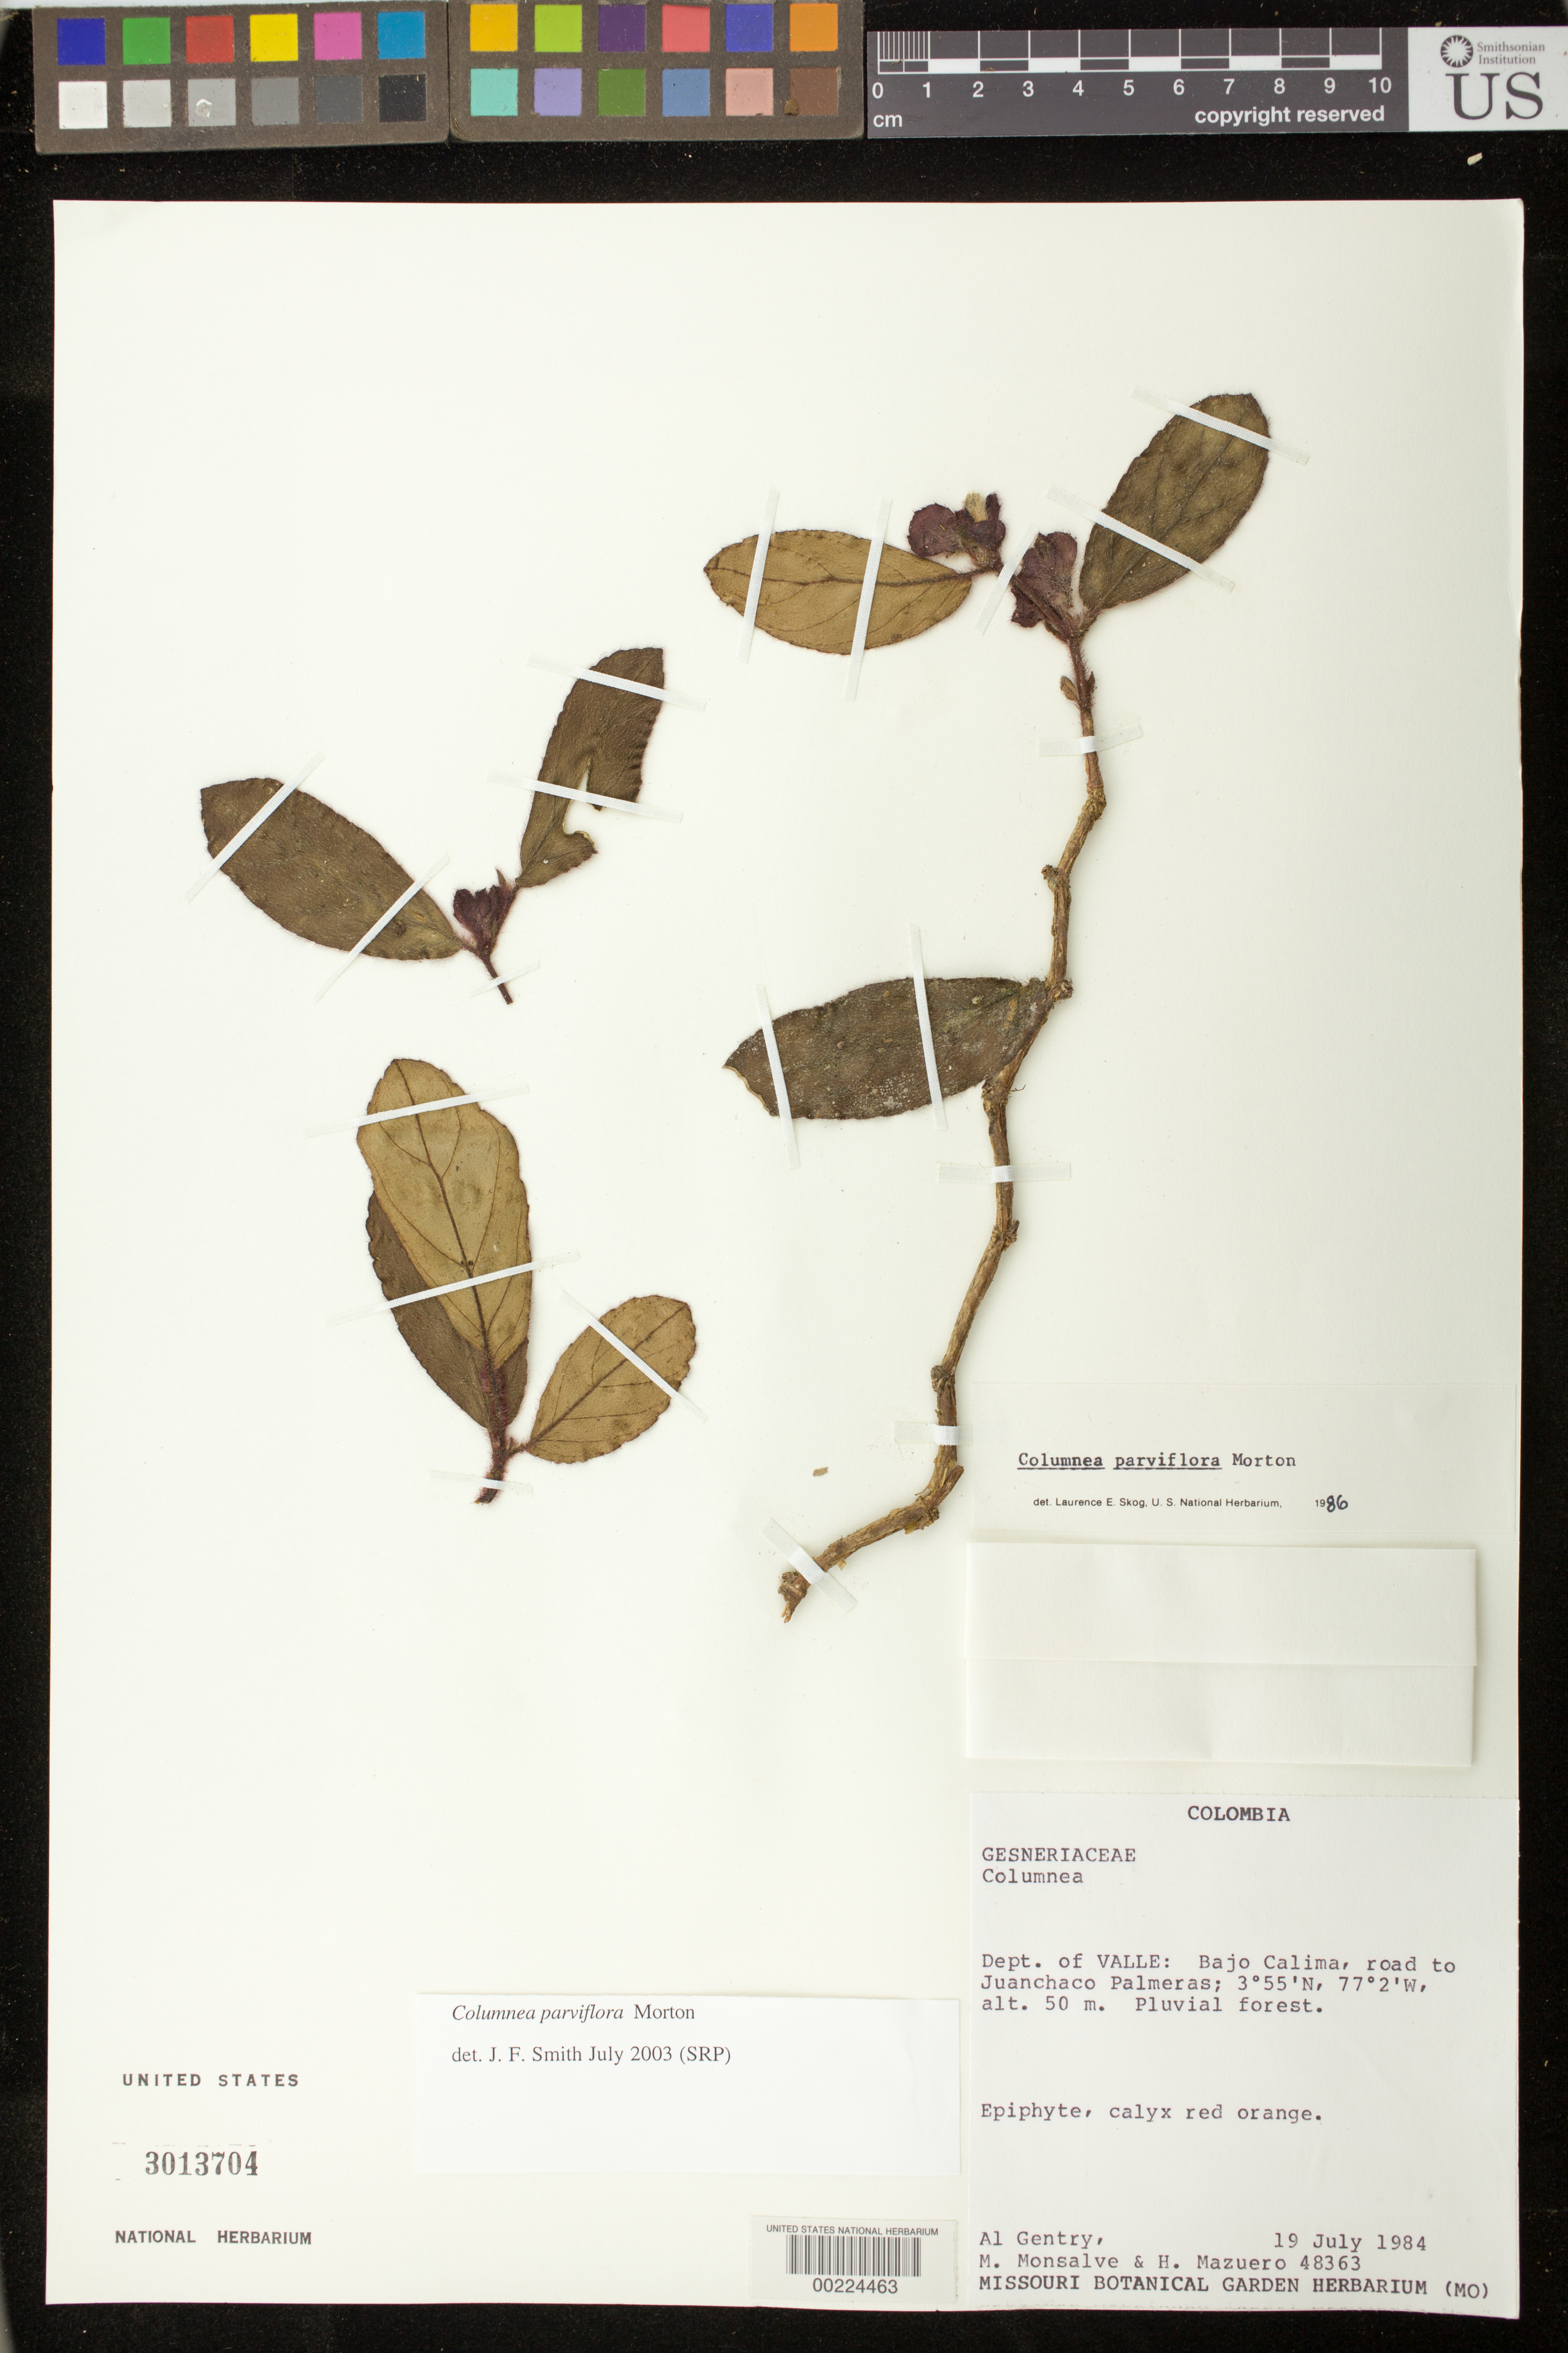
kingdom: Plantae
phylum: Tracheophyta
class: Magnoliopsida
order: Lamiales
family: Gesneriaceae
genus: Columnea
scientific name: Columnea herthae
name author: Mansf.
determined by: Clark, J. L.; Skog, Laurence E.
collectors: A. H. Gentry, M. Monsalve & H. Mazuero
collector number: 48363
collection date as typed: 19 Jul 1984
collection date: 1984-07-19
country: Colombia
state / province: Valle del Cauca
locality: Bajo Calima, road to Juanchaco Palmeras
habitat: Pluvial forest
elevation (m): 50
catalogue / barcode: US 3013704